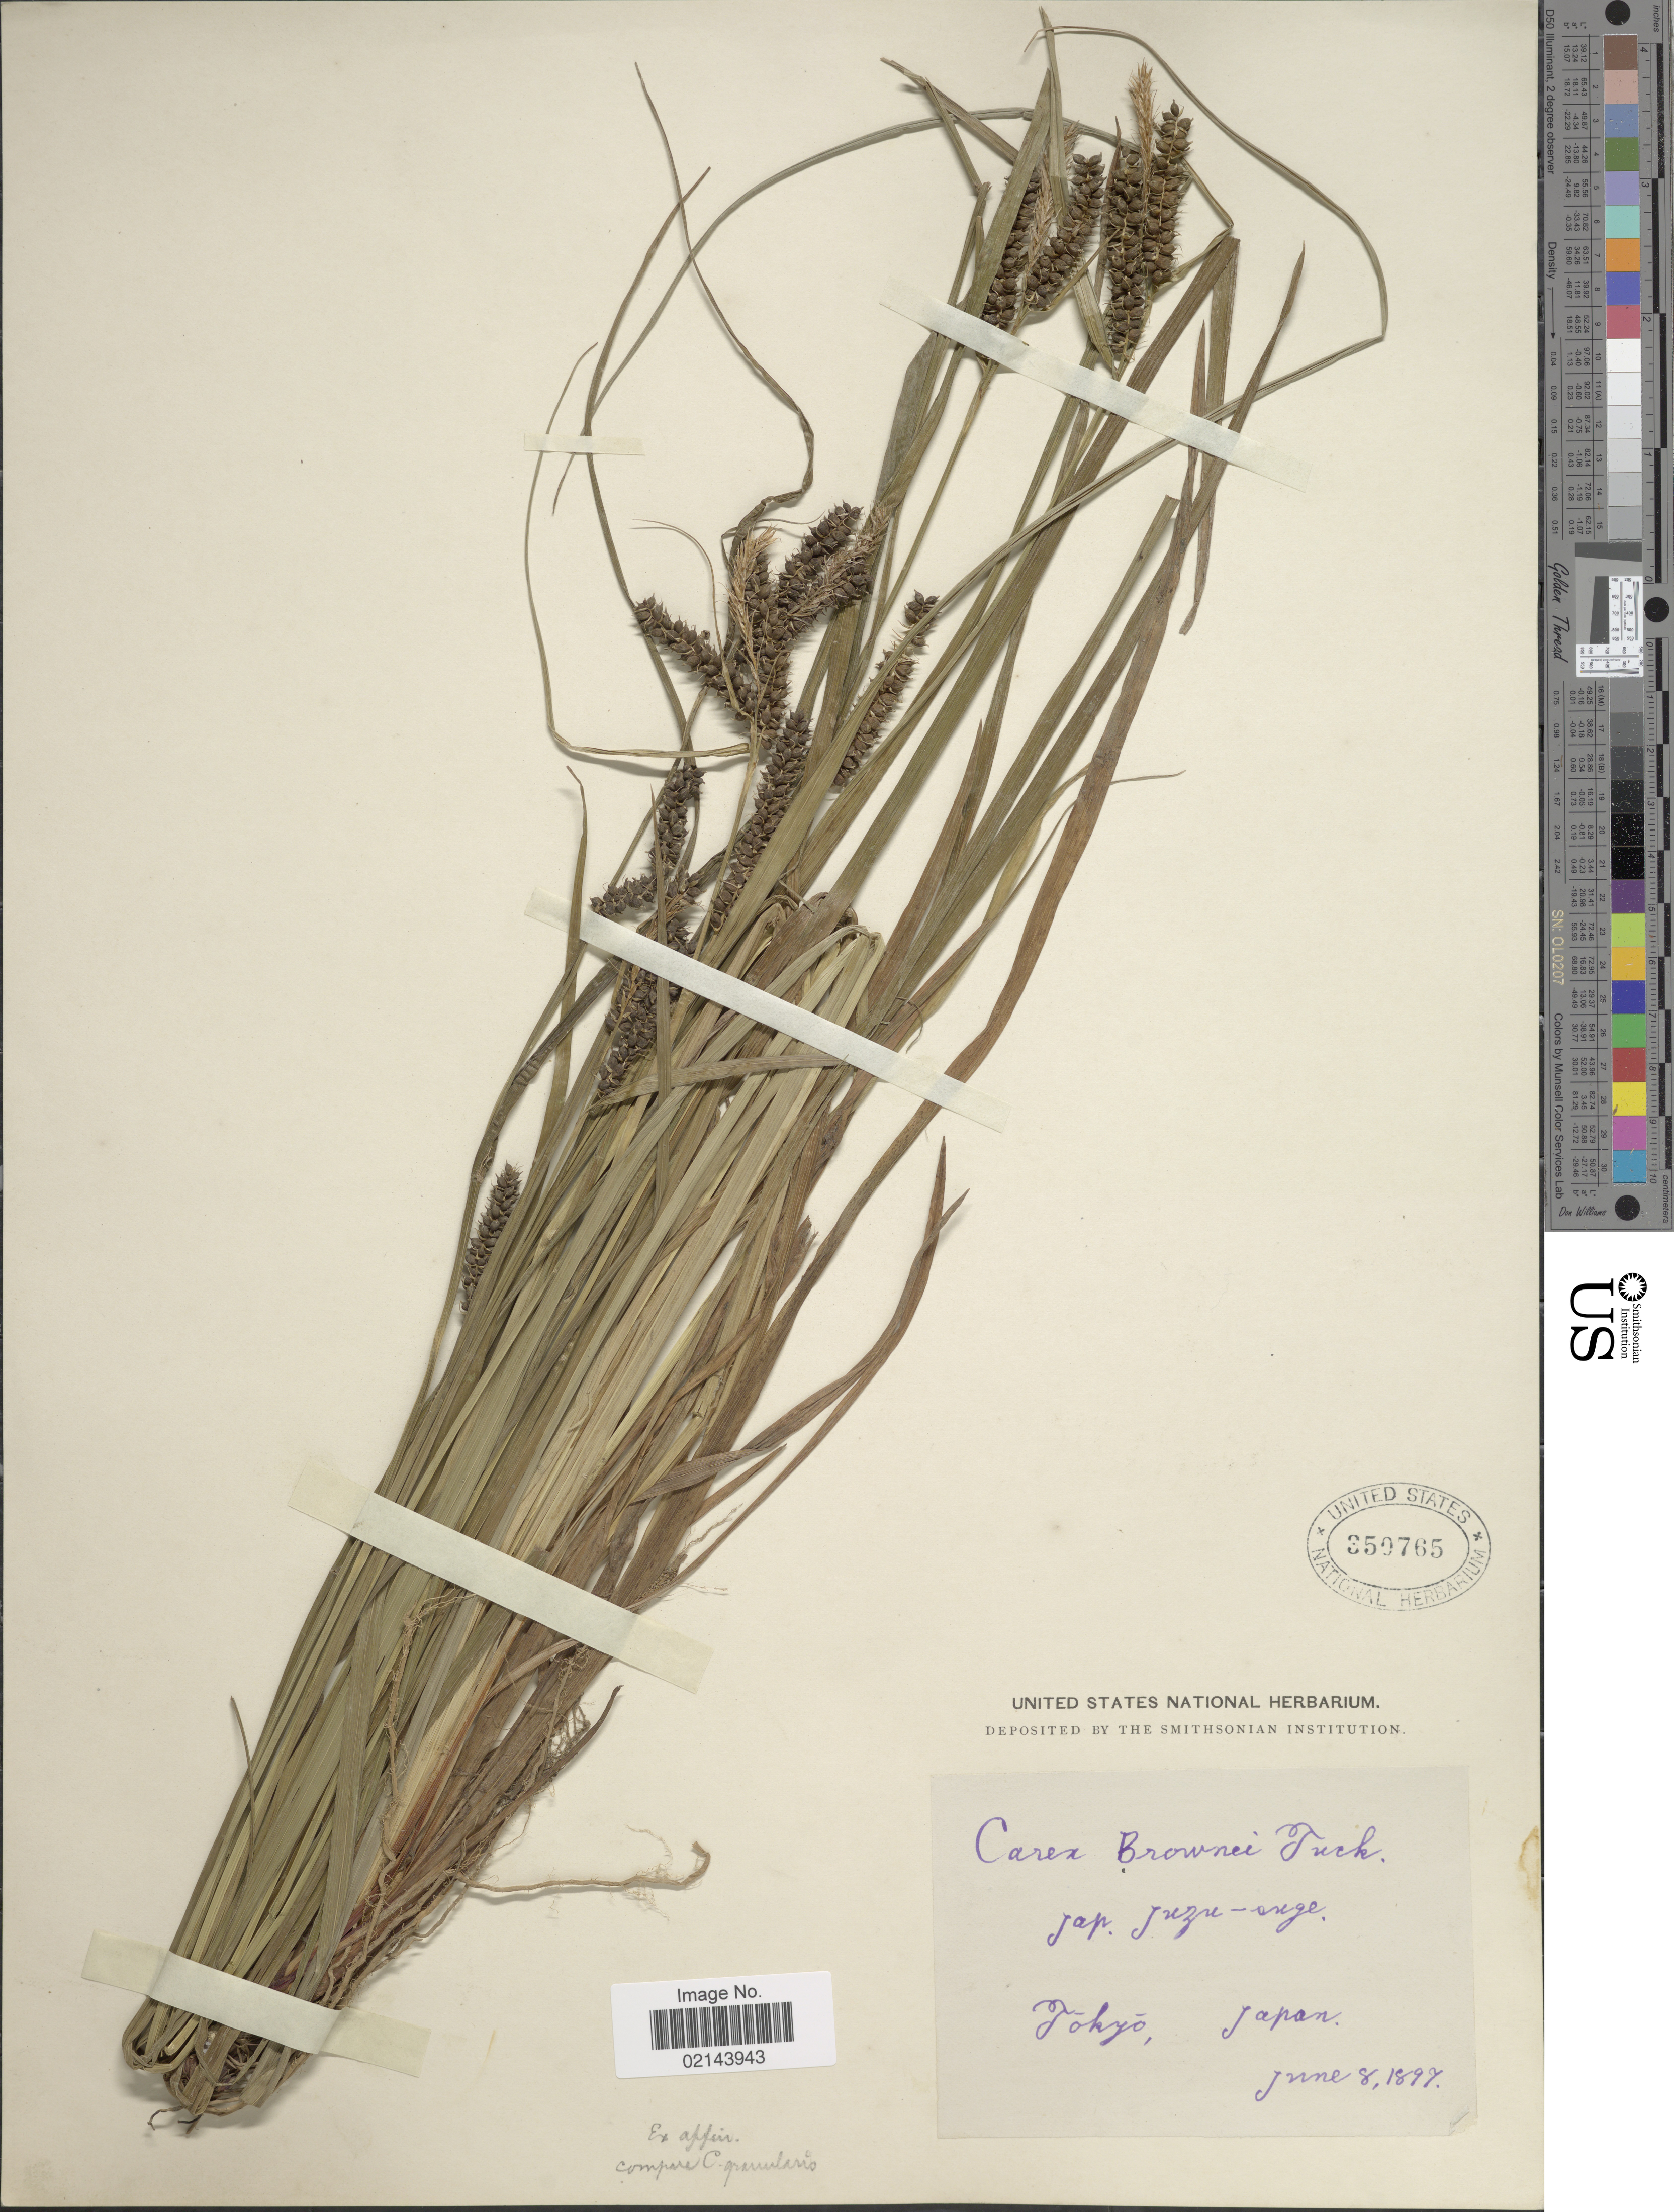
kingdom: Plantae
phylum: Tracheophyta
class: Liliopsida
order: Poales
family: Cyperaceae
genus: Carex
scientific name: Carex brownii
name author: Tuck.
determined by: Strong, Mark T., (BOT), Smithsonian Institution - National Museum of Natural History (UNITED STATES)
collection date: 1897-06-08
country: Japan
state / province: Tokyo, Federal City of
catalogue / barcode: US 350765